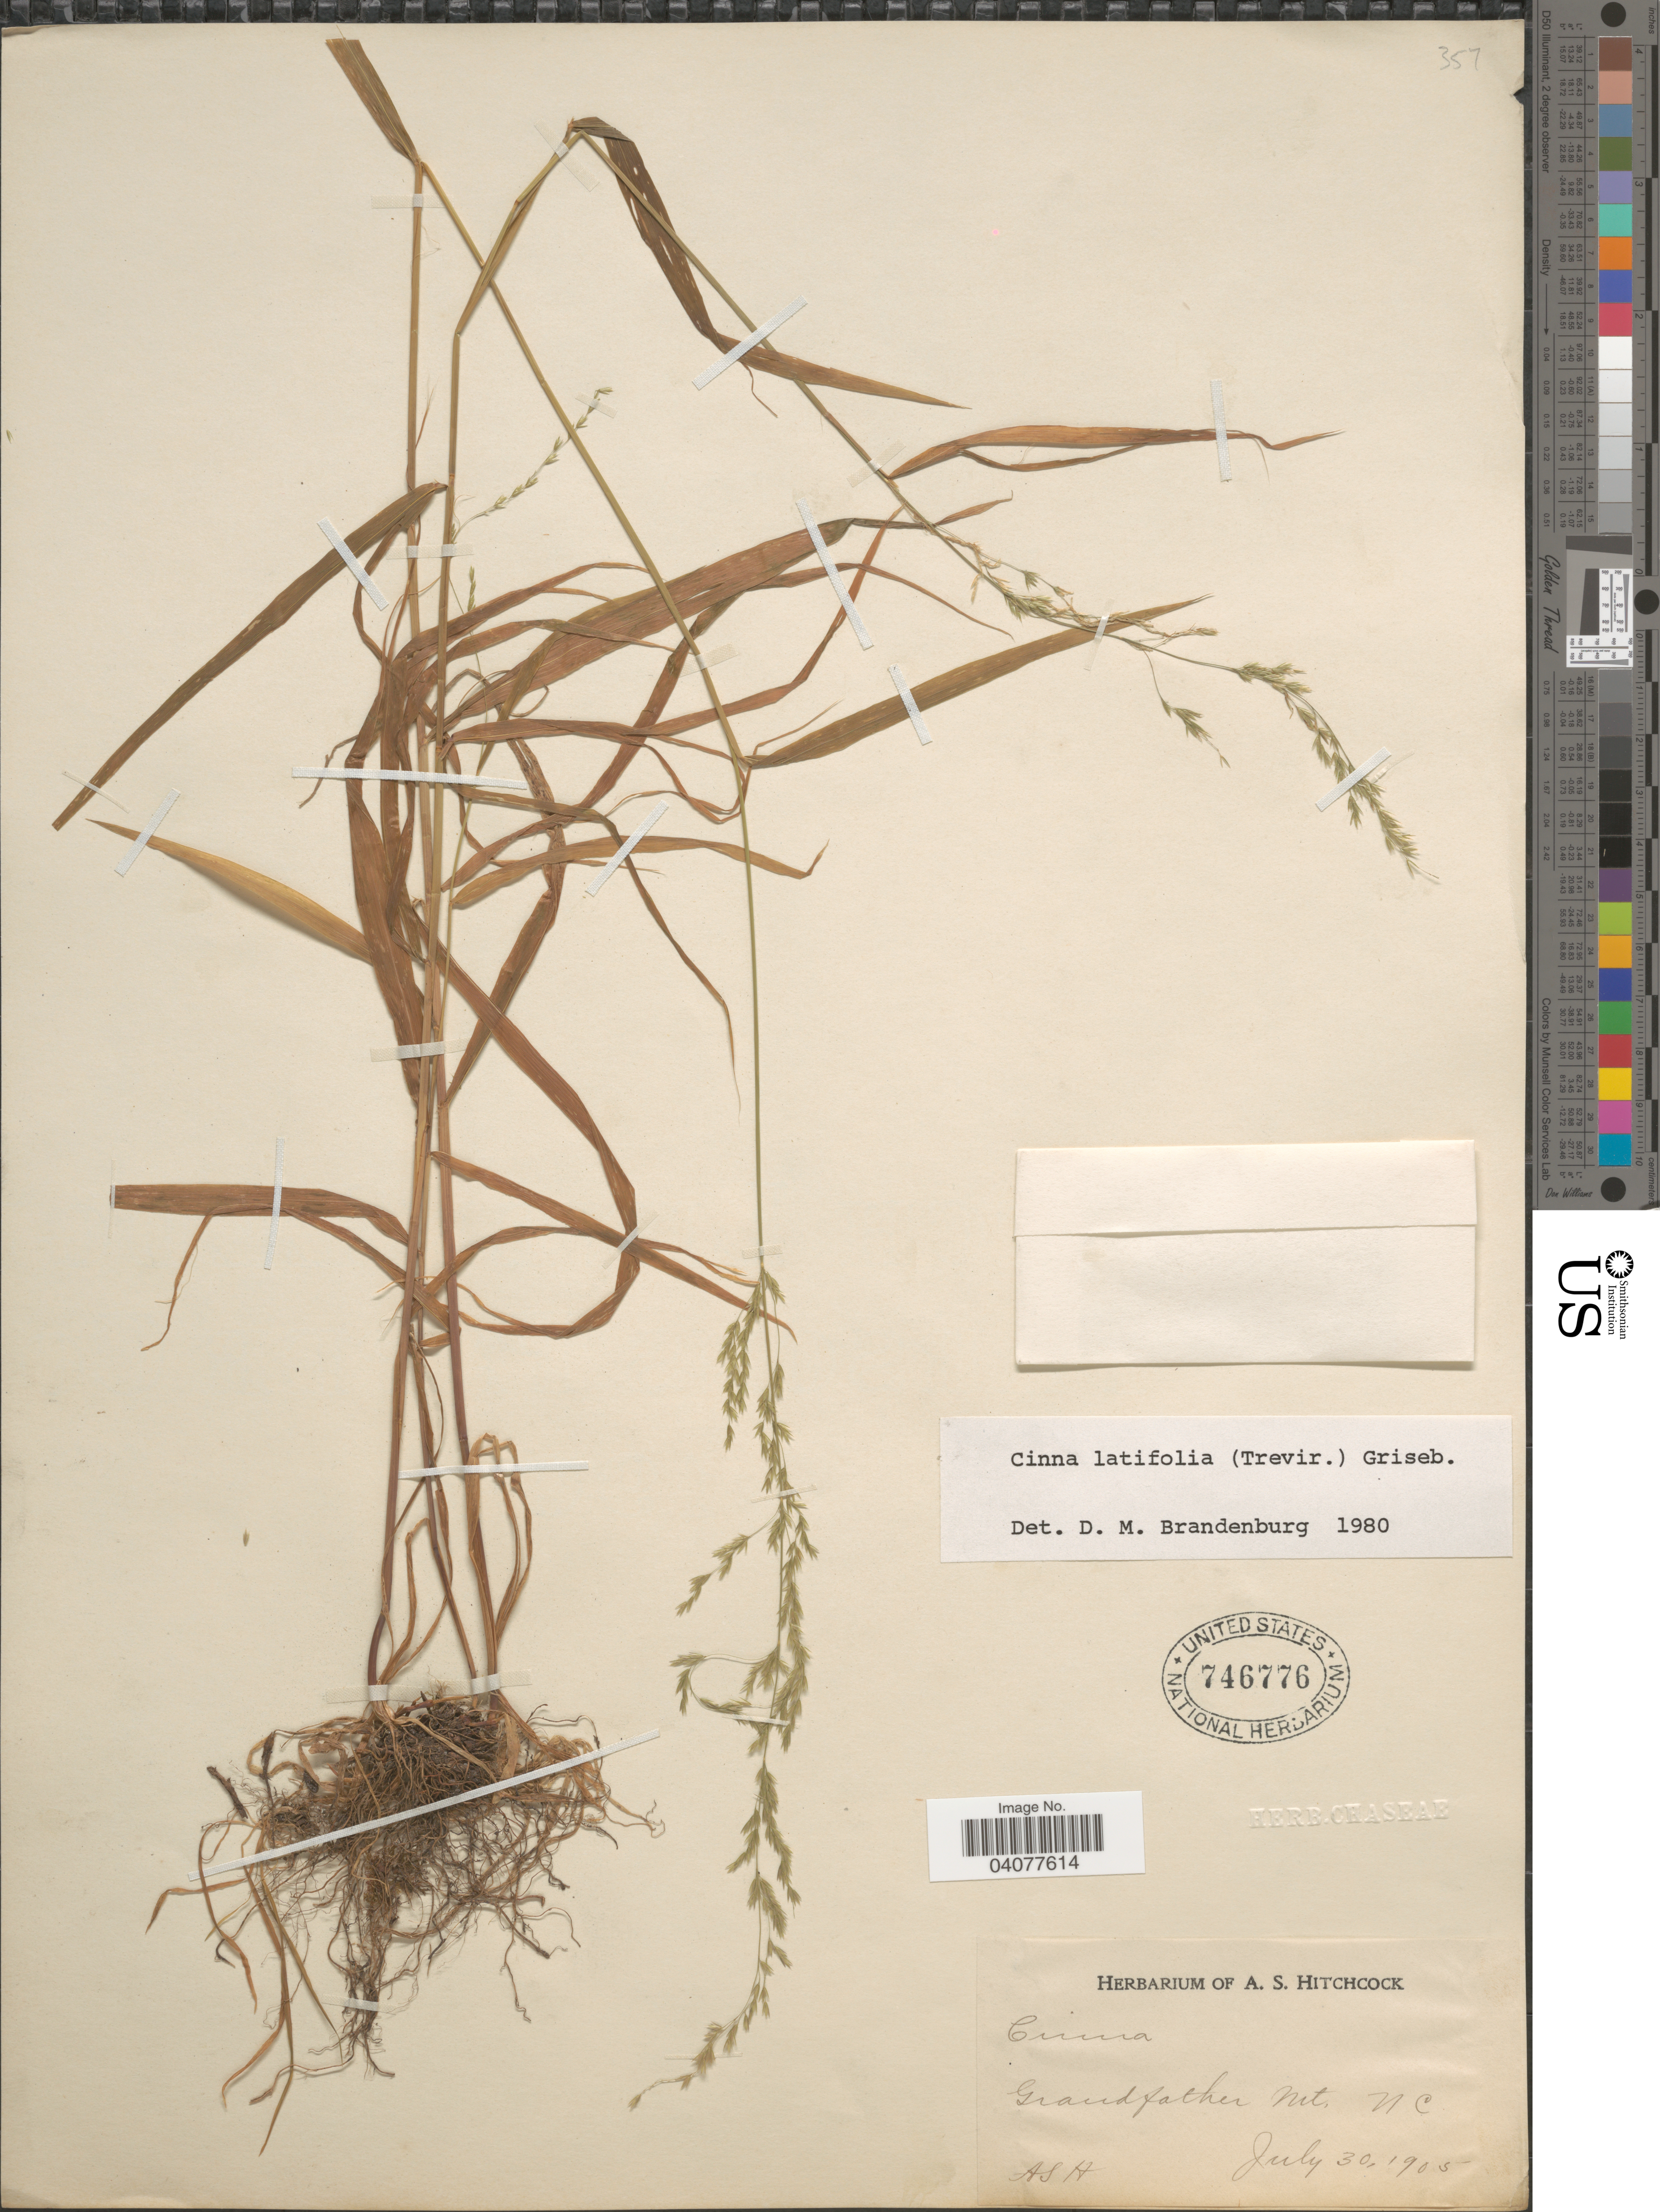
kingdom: Plantae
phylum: Tracheophyta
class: Liliopsida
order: Poales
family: Poaceae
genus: Cinna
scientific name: Cinna latifolia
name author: (Trevir. ex Goeppert) Griseb.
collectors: A. S. Hitchcock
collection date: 1905-07-30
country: United States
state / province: North Carolina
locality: Grandfather Mt.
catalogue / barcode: US 746776